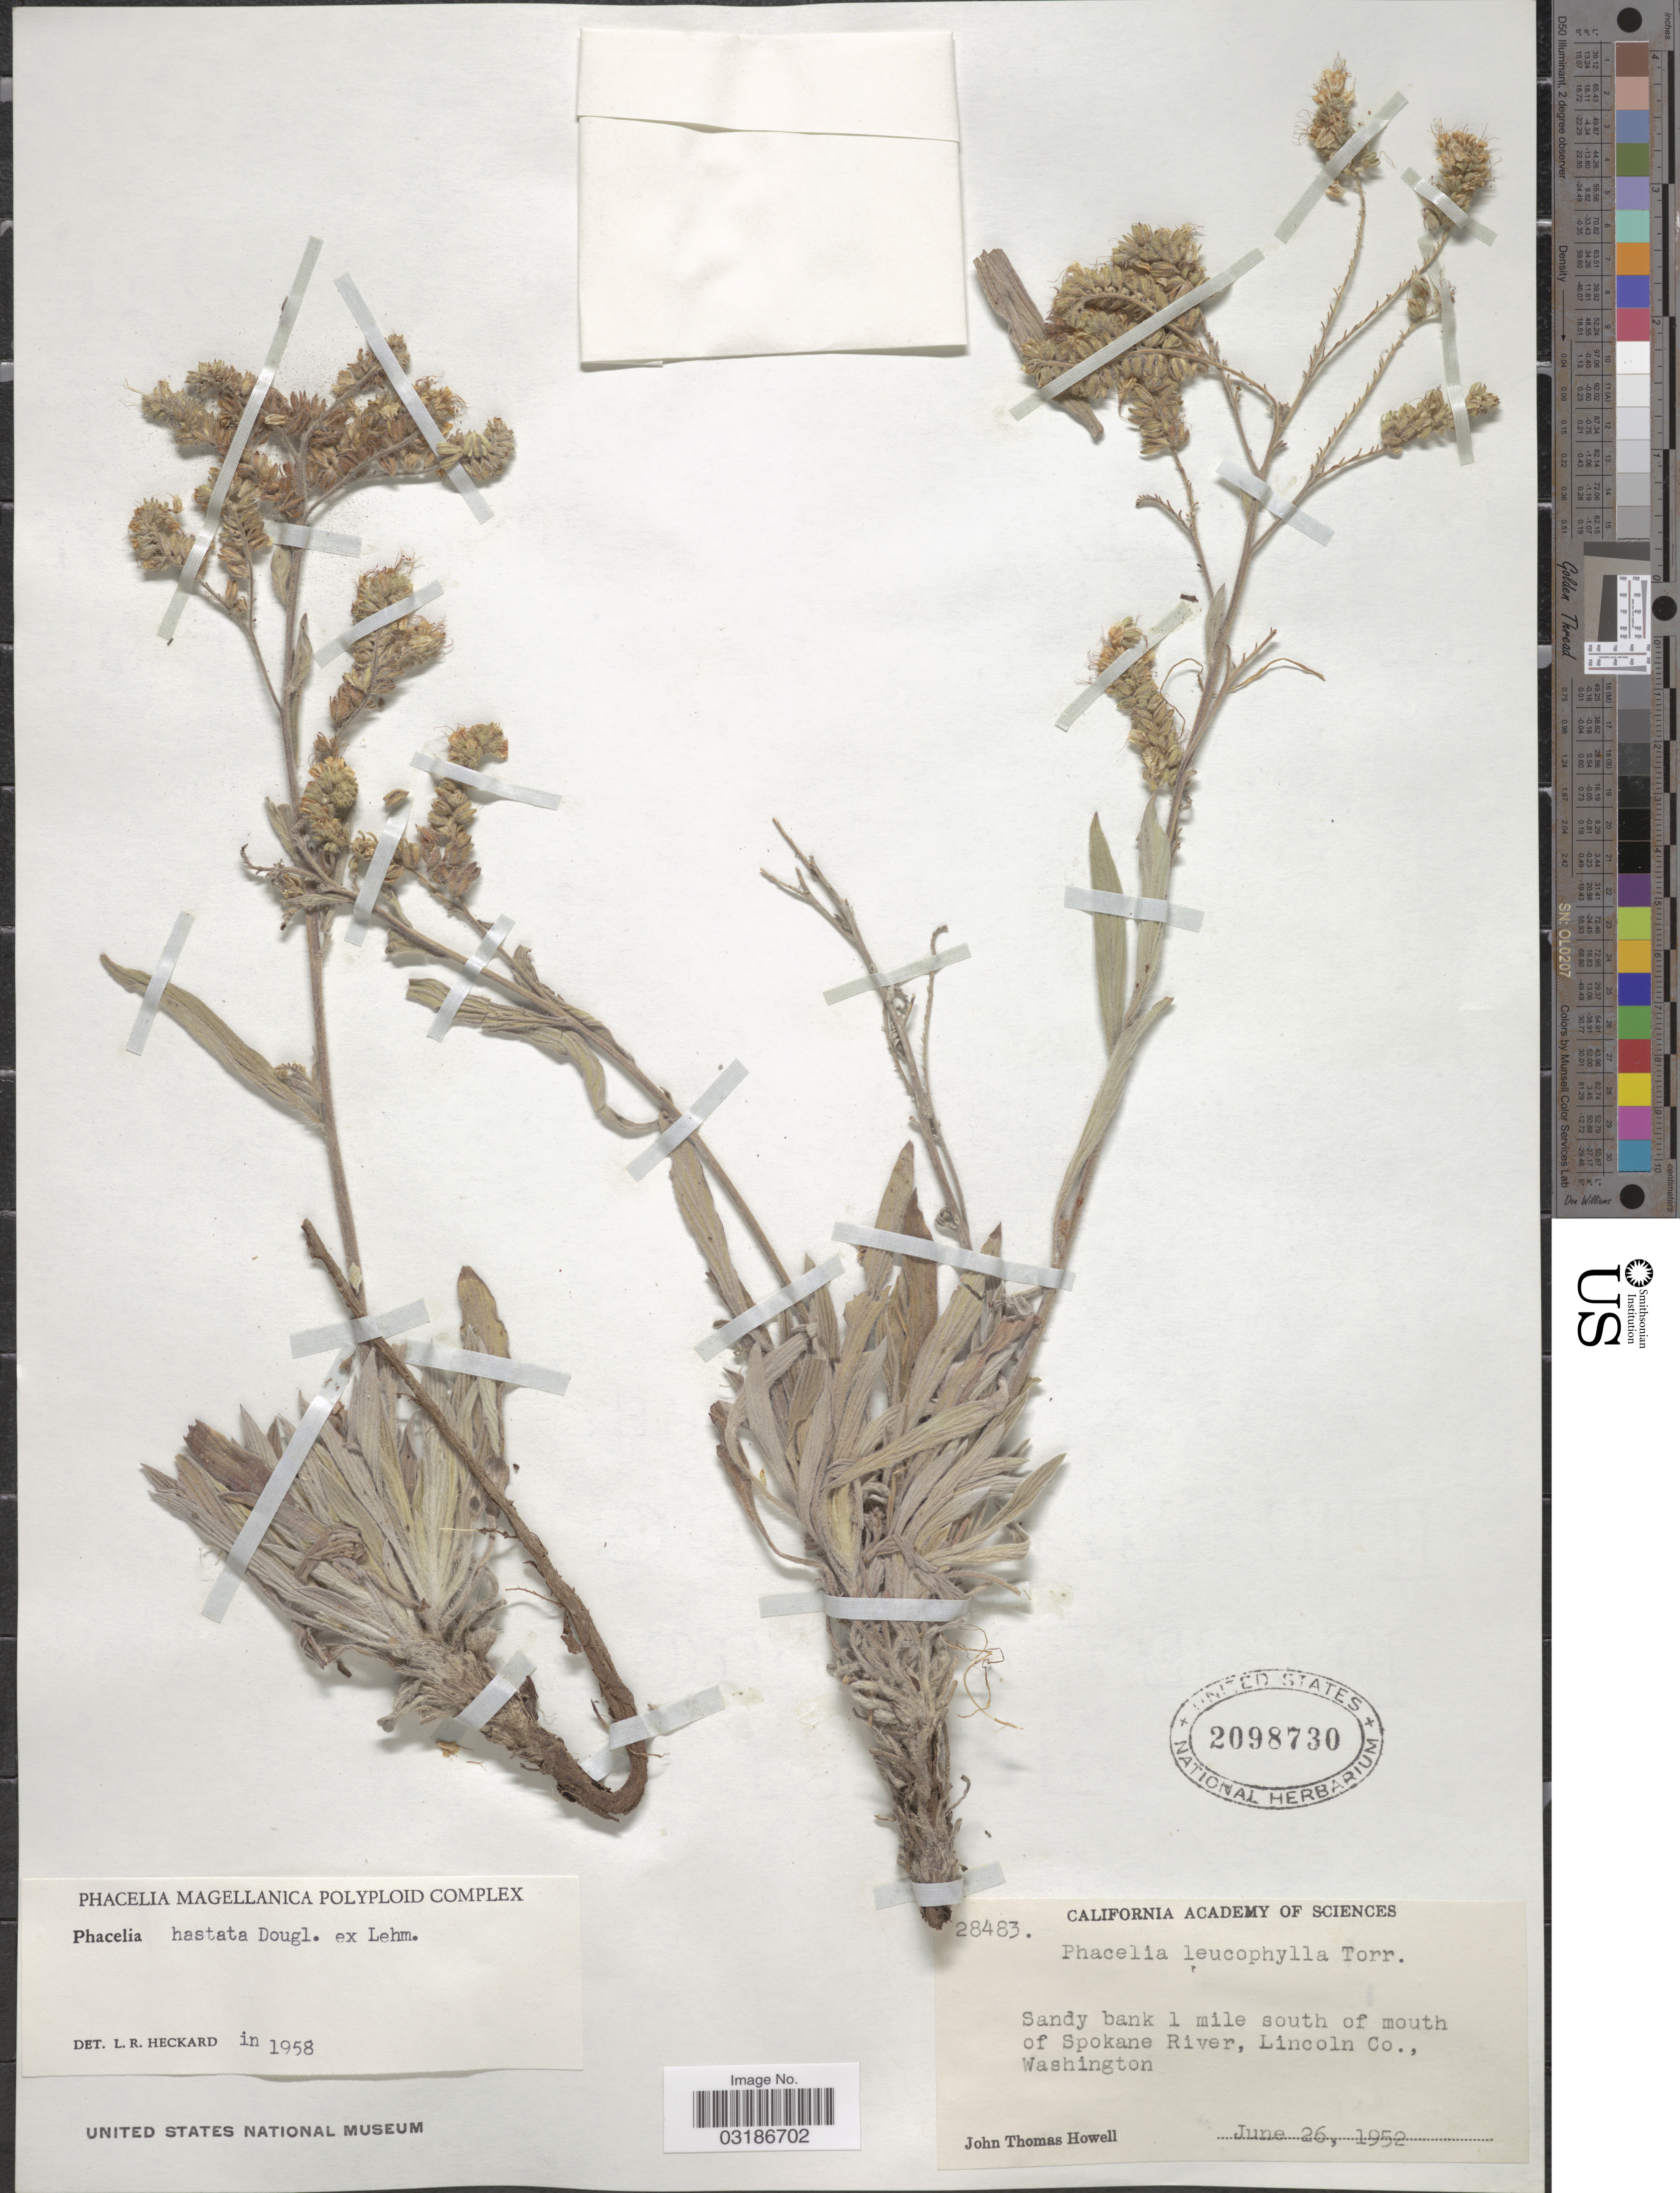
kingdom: Plantae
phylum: Tracheophyta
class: Magnoliopsida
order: Boraginales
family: Hydrophyllaceae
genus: Phacelia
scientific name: Phacelia hastata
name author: Douglas ex Lehm.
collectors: J. T. Howell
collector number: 28483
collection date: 1952-06-26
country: United States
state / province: Washington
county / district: Lincoln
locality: Sandy bank 1 mile south of mouth of Spokane River, Lincoln Co.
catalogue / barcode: US 2098730